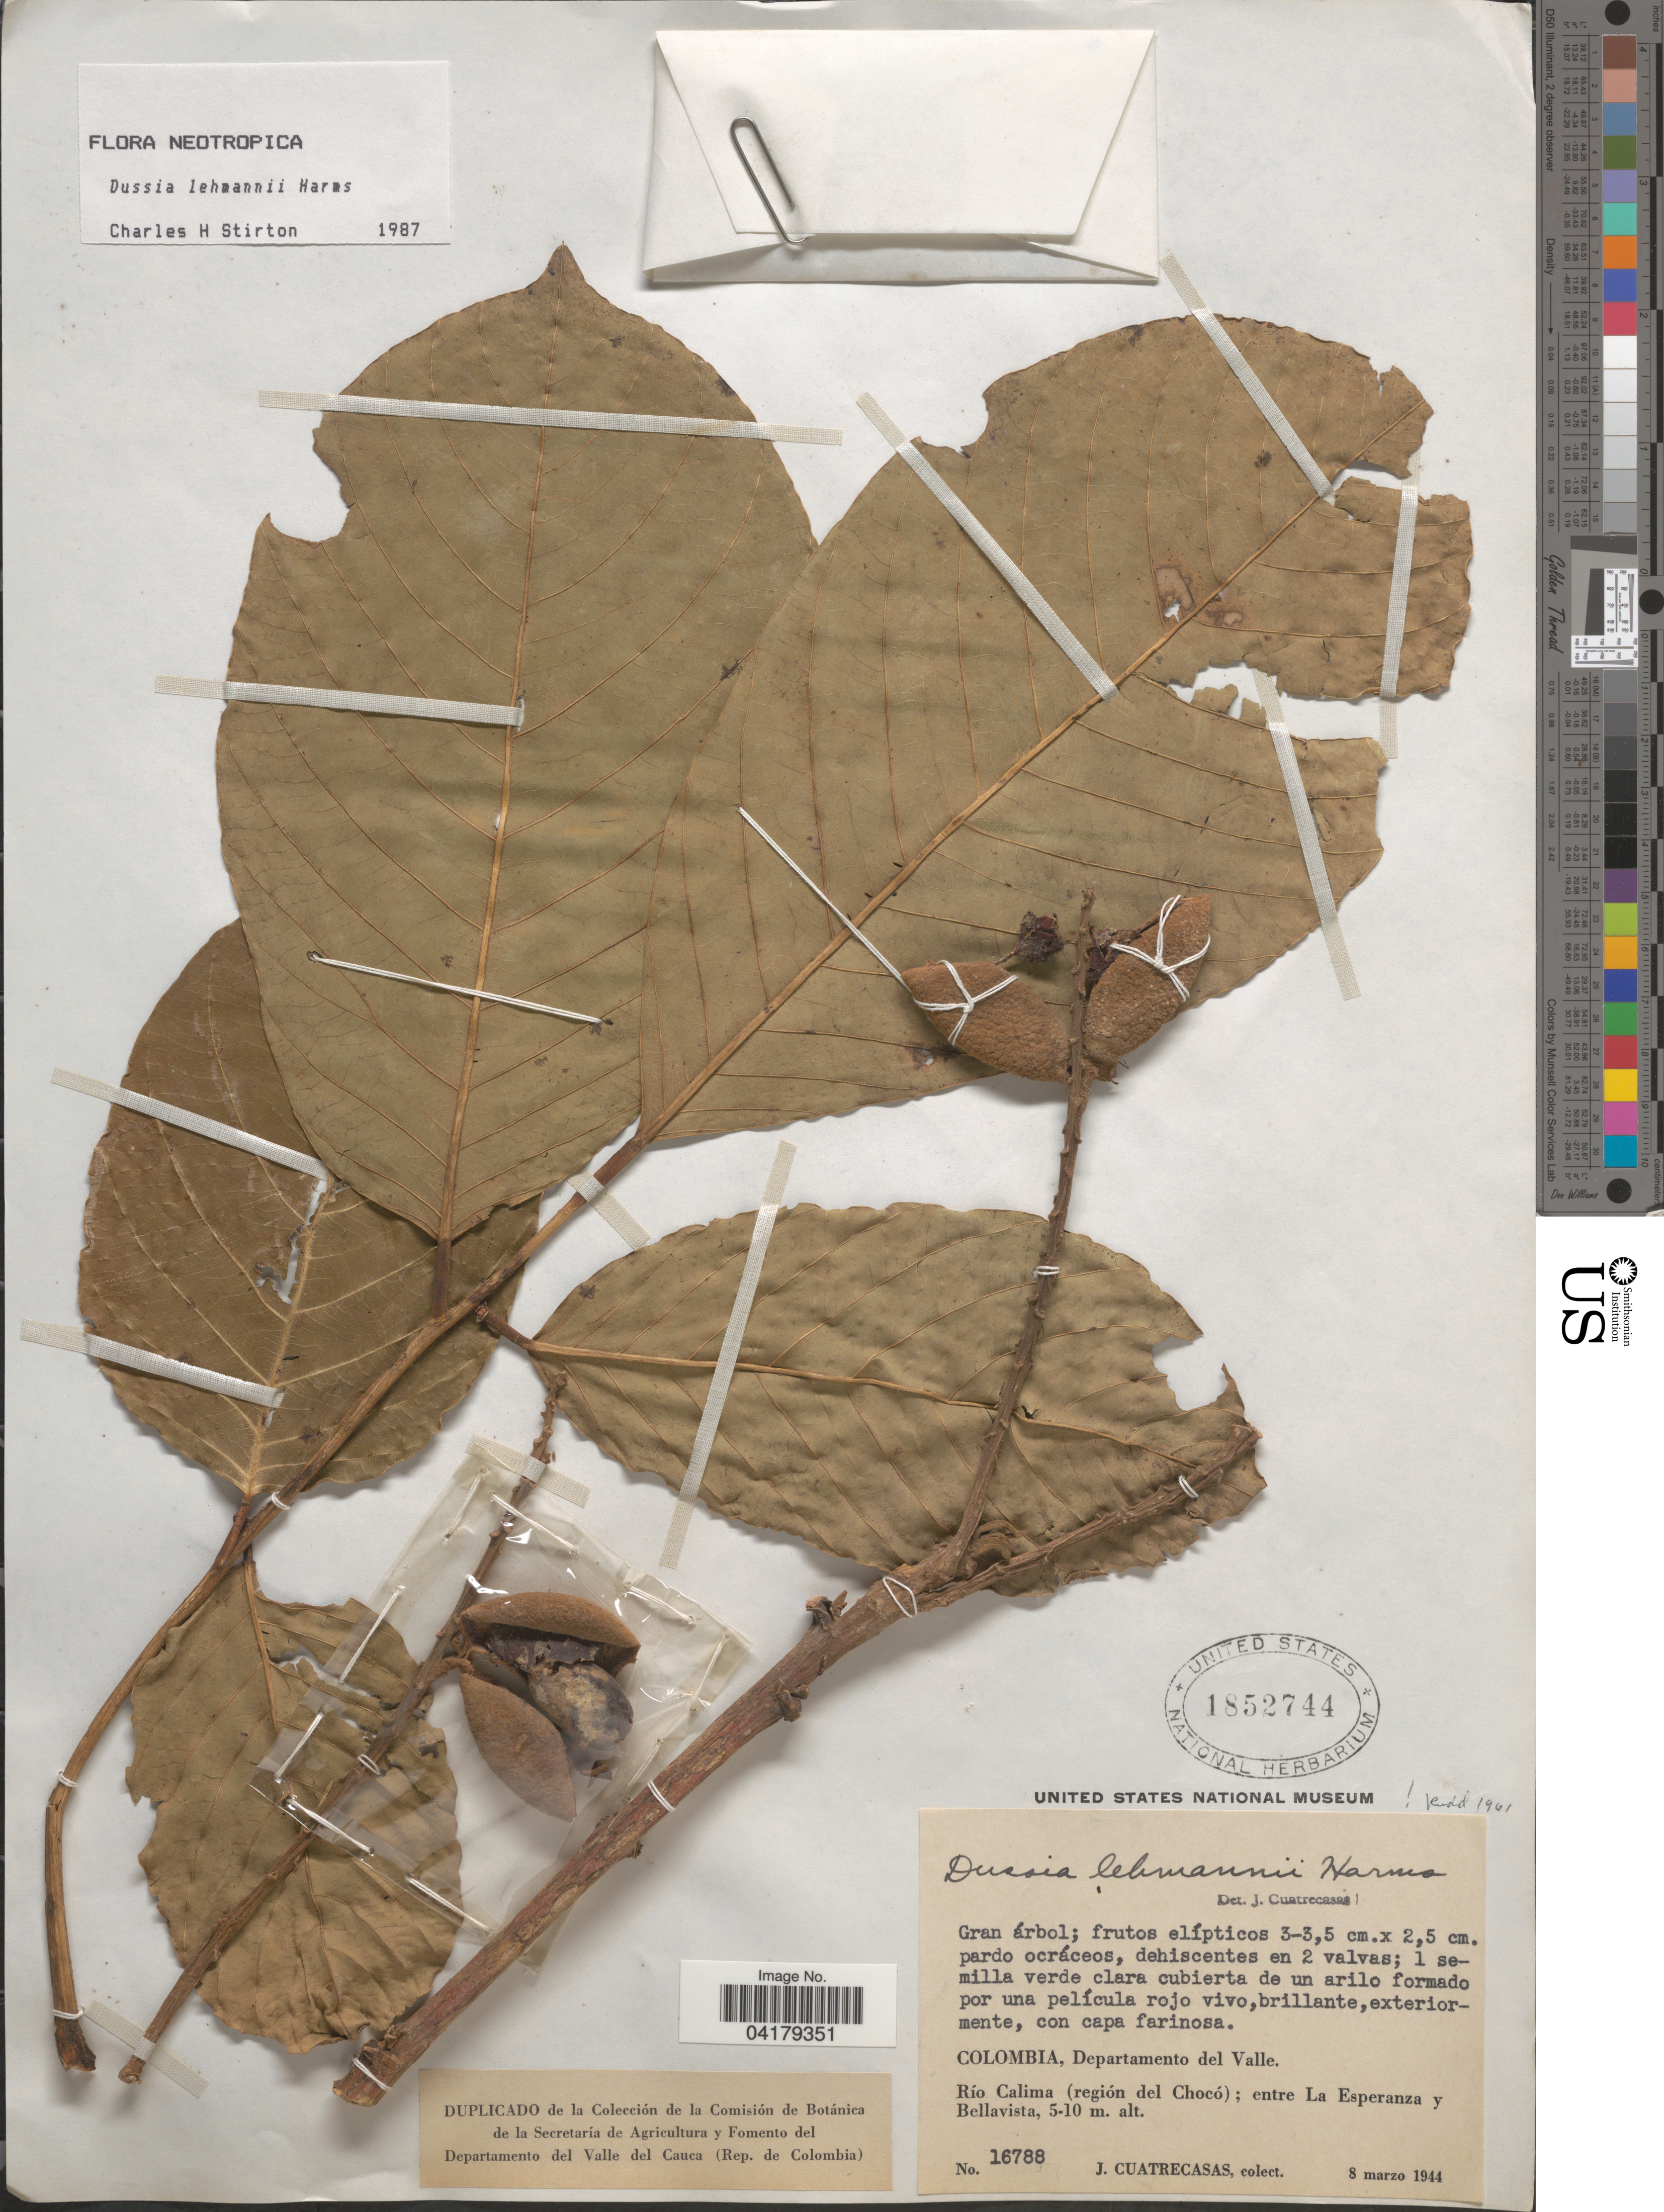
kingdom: Plantae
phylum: Tracheophyta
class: Magnoliopsida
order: Fabales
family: Fabaceae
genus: Dussia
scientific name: Dussia lehmannii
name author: Harms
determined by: Stirton, Charles H.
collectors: J. Cuatrecasas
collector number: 16788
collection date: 1944-03-08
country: Colombia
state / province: Valle del Cauca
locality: Departamento del Valle. Río Calima (región del Chocó); entre La Esperanza y Bellavista.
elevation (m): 5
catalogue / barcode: US 1852744